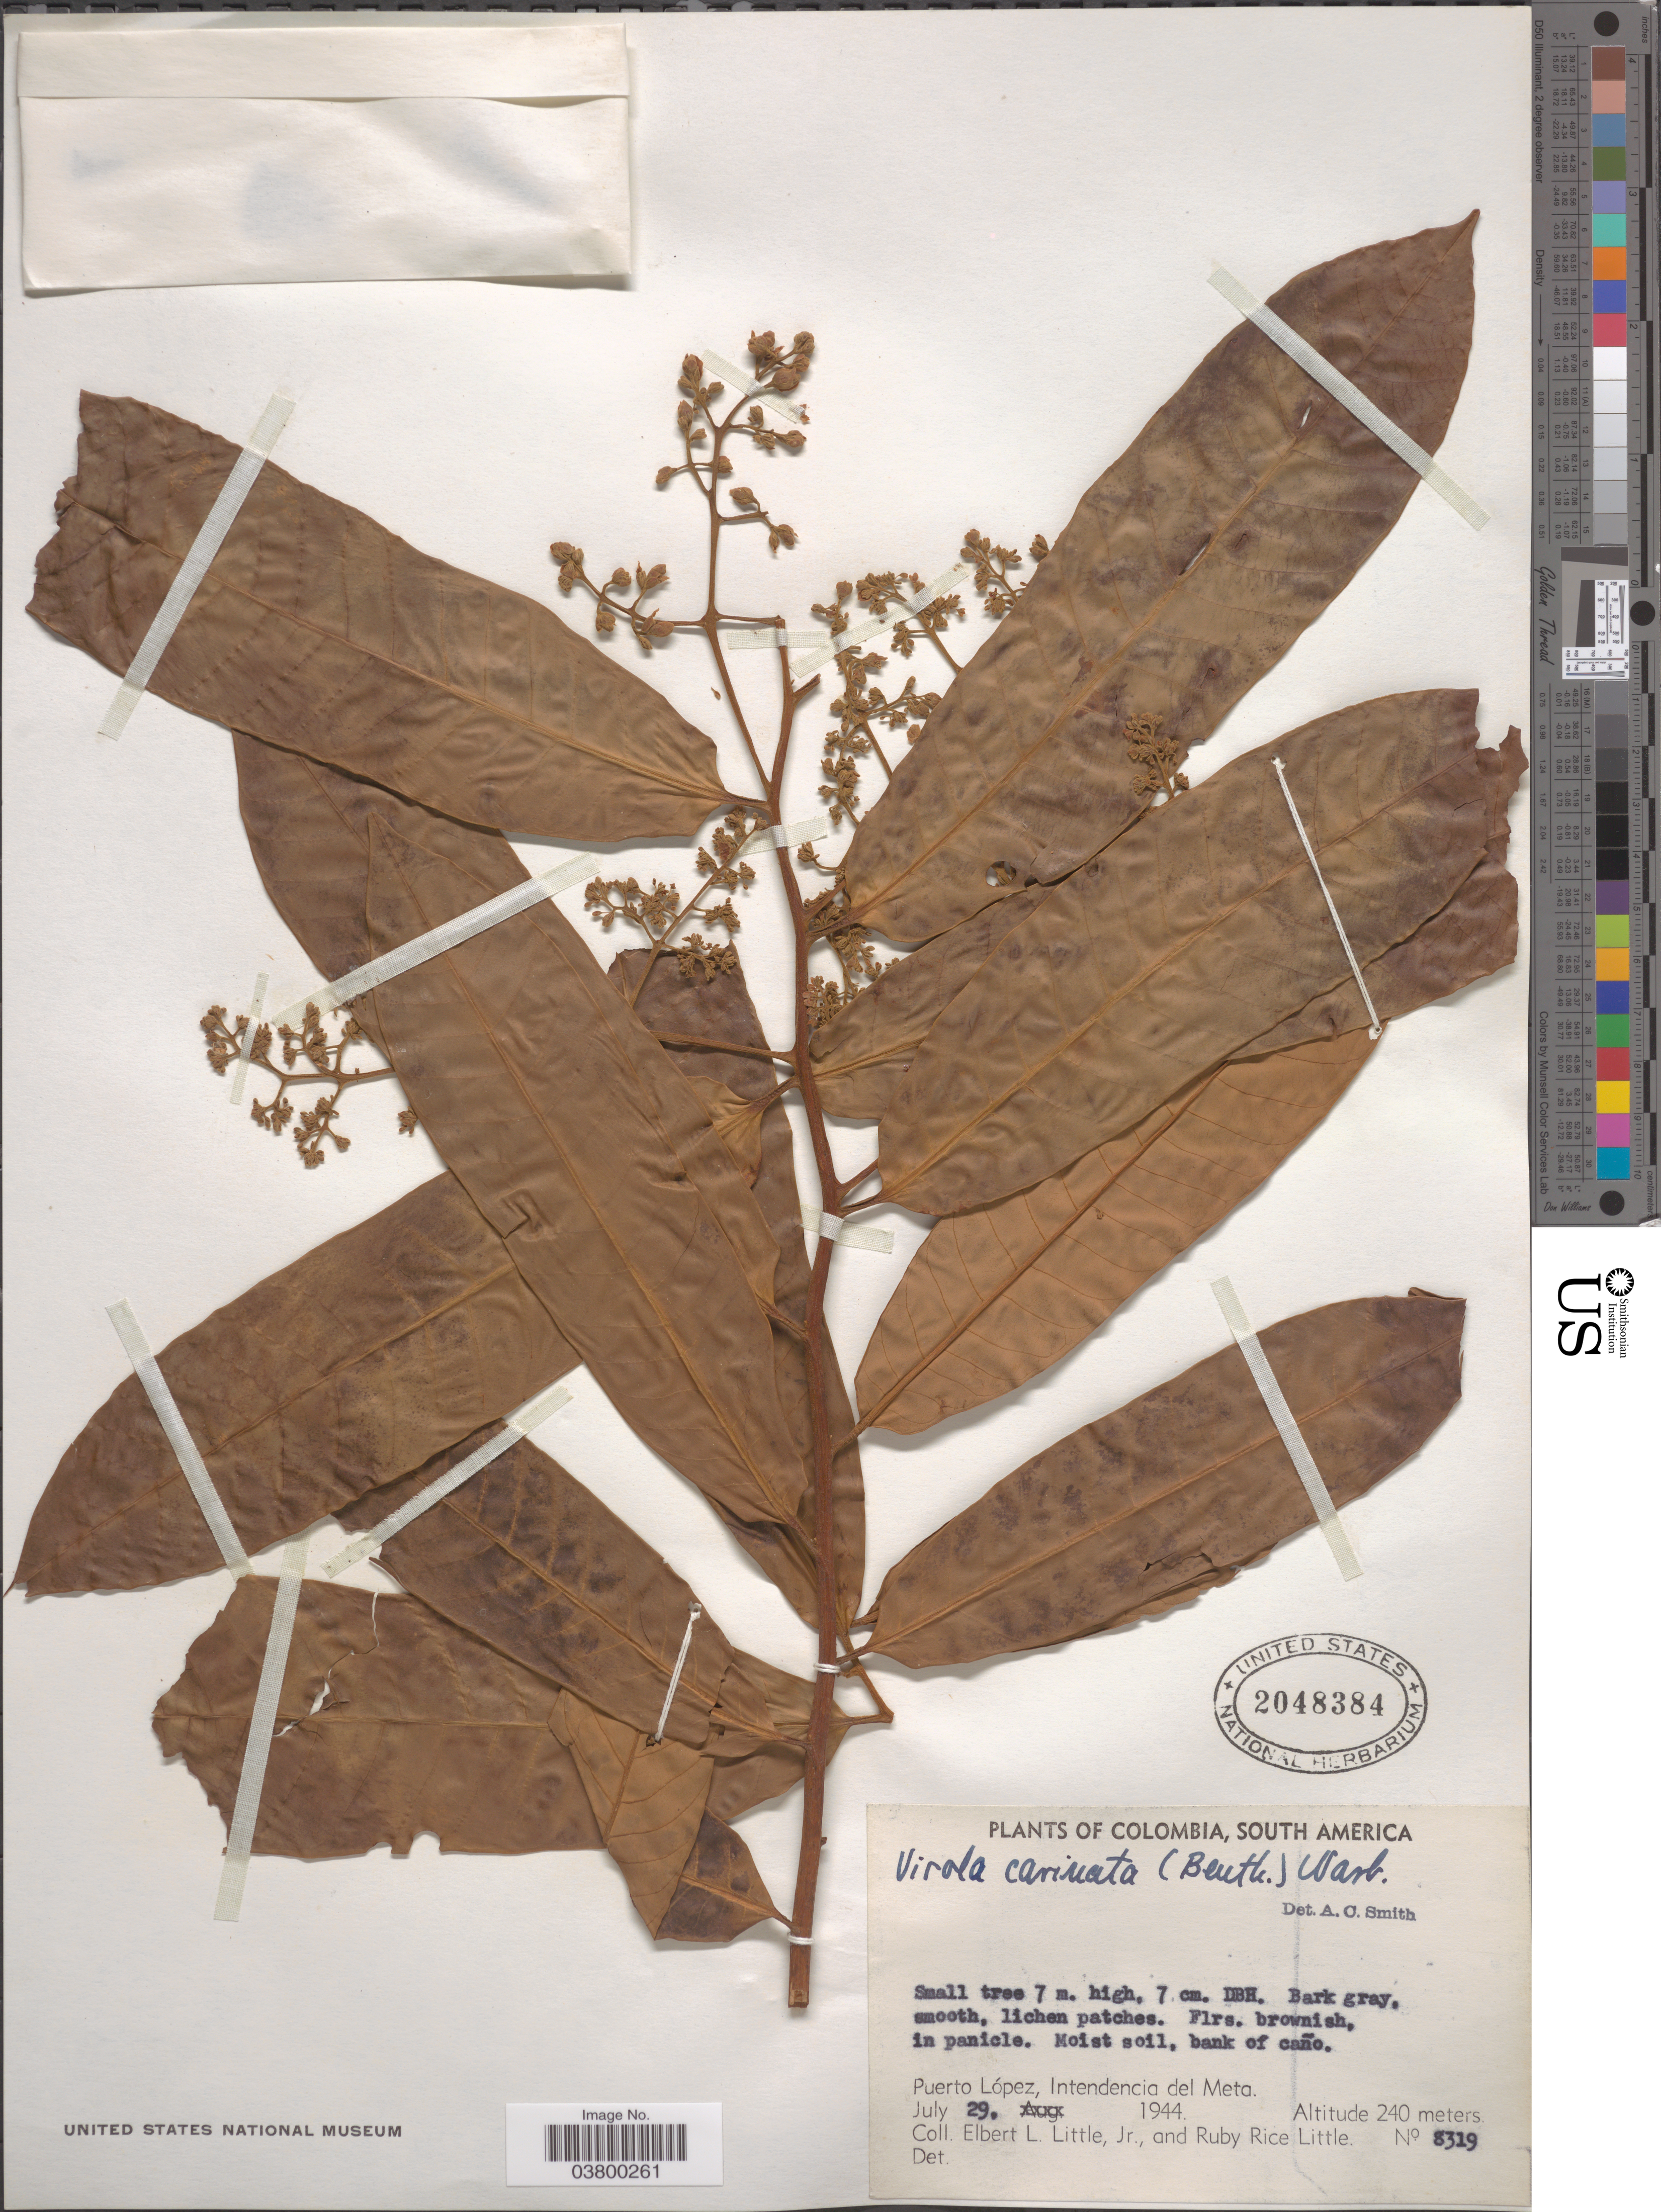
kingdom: Plantae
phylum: Tracheophyta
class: Magnoliopsida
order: Magnoliales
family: Myristicaceae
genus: Virola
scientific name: Virola carinata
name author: Warb.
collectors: E. L. Little & R. R. Little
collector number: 8319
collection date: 1944-07-29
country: Colombia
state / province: Meta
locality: Bank of caño. Puerto López, Intendencia del Meta.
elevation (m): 240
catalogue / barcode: US 2048384